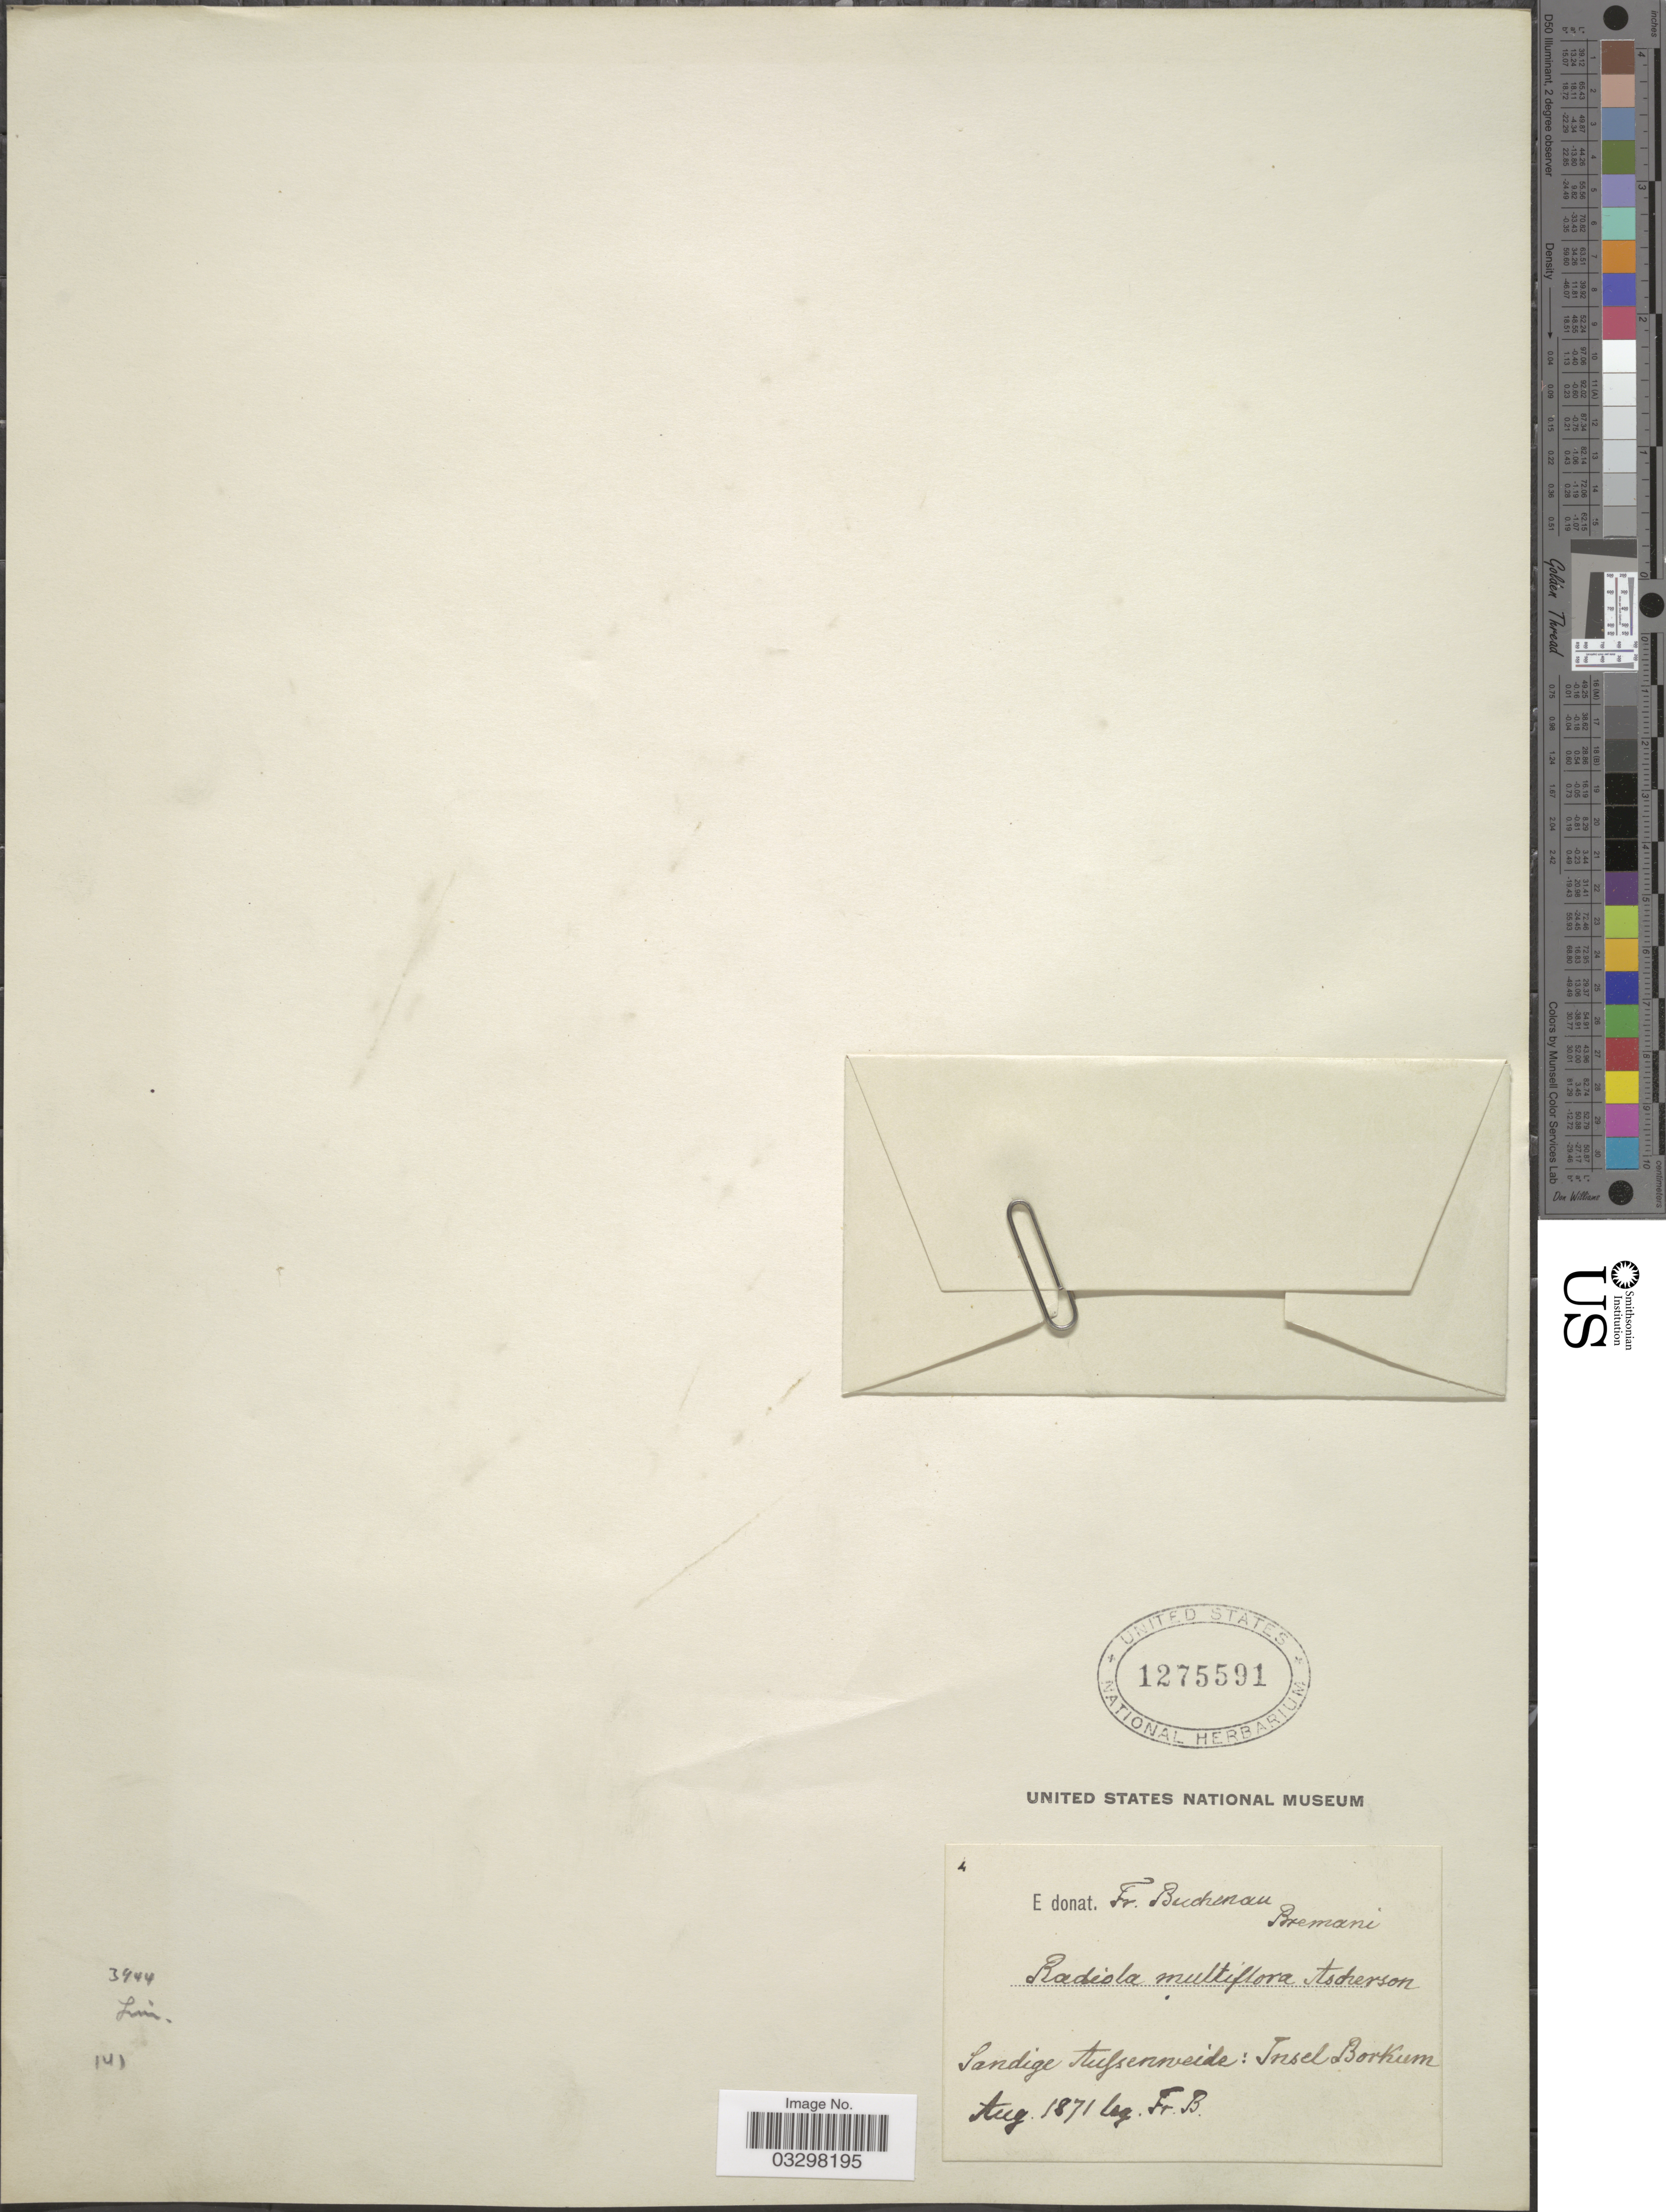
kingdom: Plantae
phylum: Tracheophyta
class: Magnoliopsida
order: Malpighiales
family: Linaceae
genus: Radiola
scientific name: Radiola multiflora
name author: Asch.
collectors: F. Buchenau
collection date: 1871-08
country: Germany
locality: Sandige Aufsennveide [interpreted]: Insel Borkum.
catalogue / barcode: US 1275591